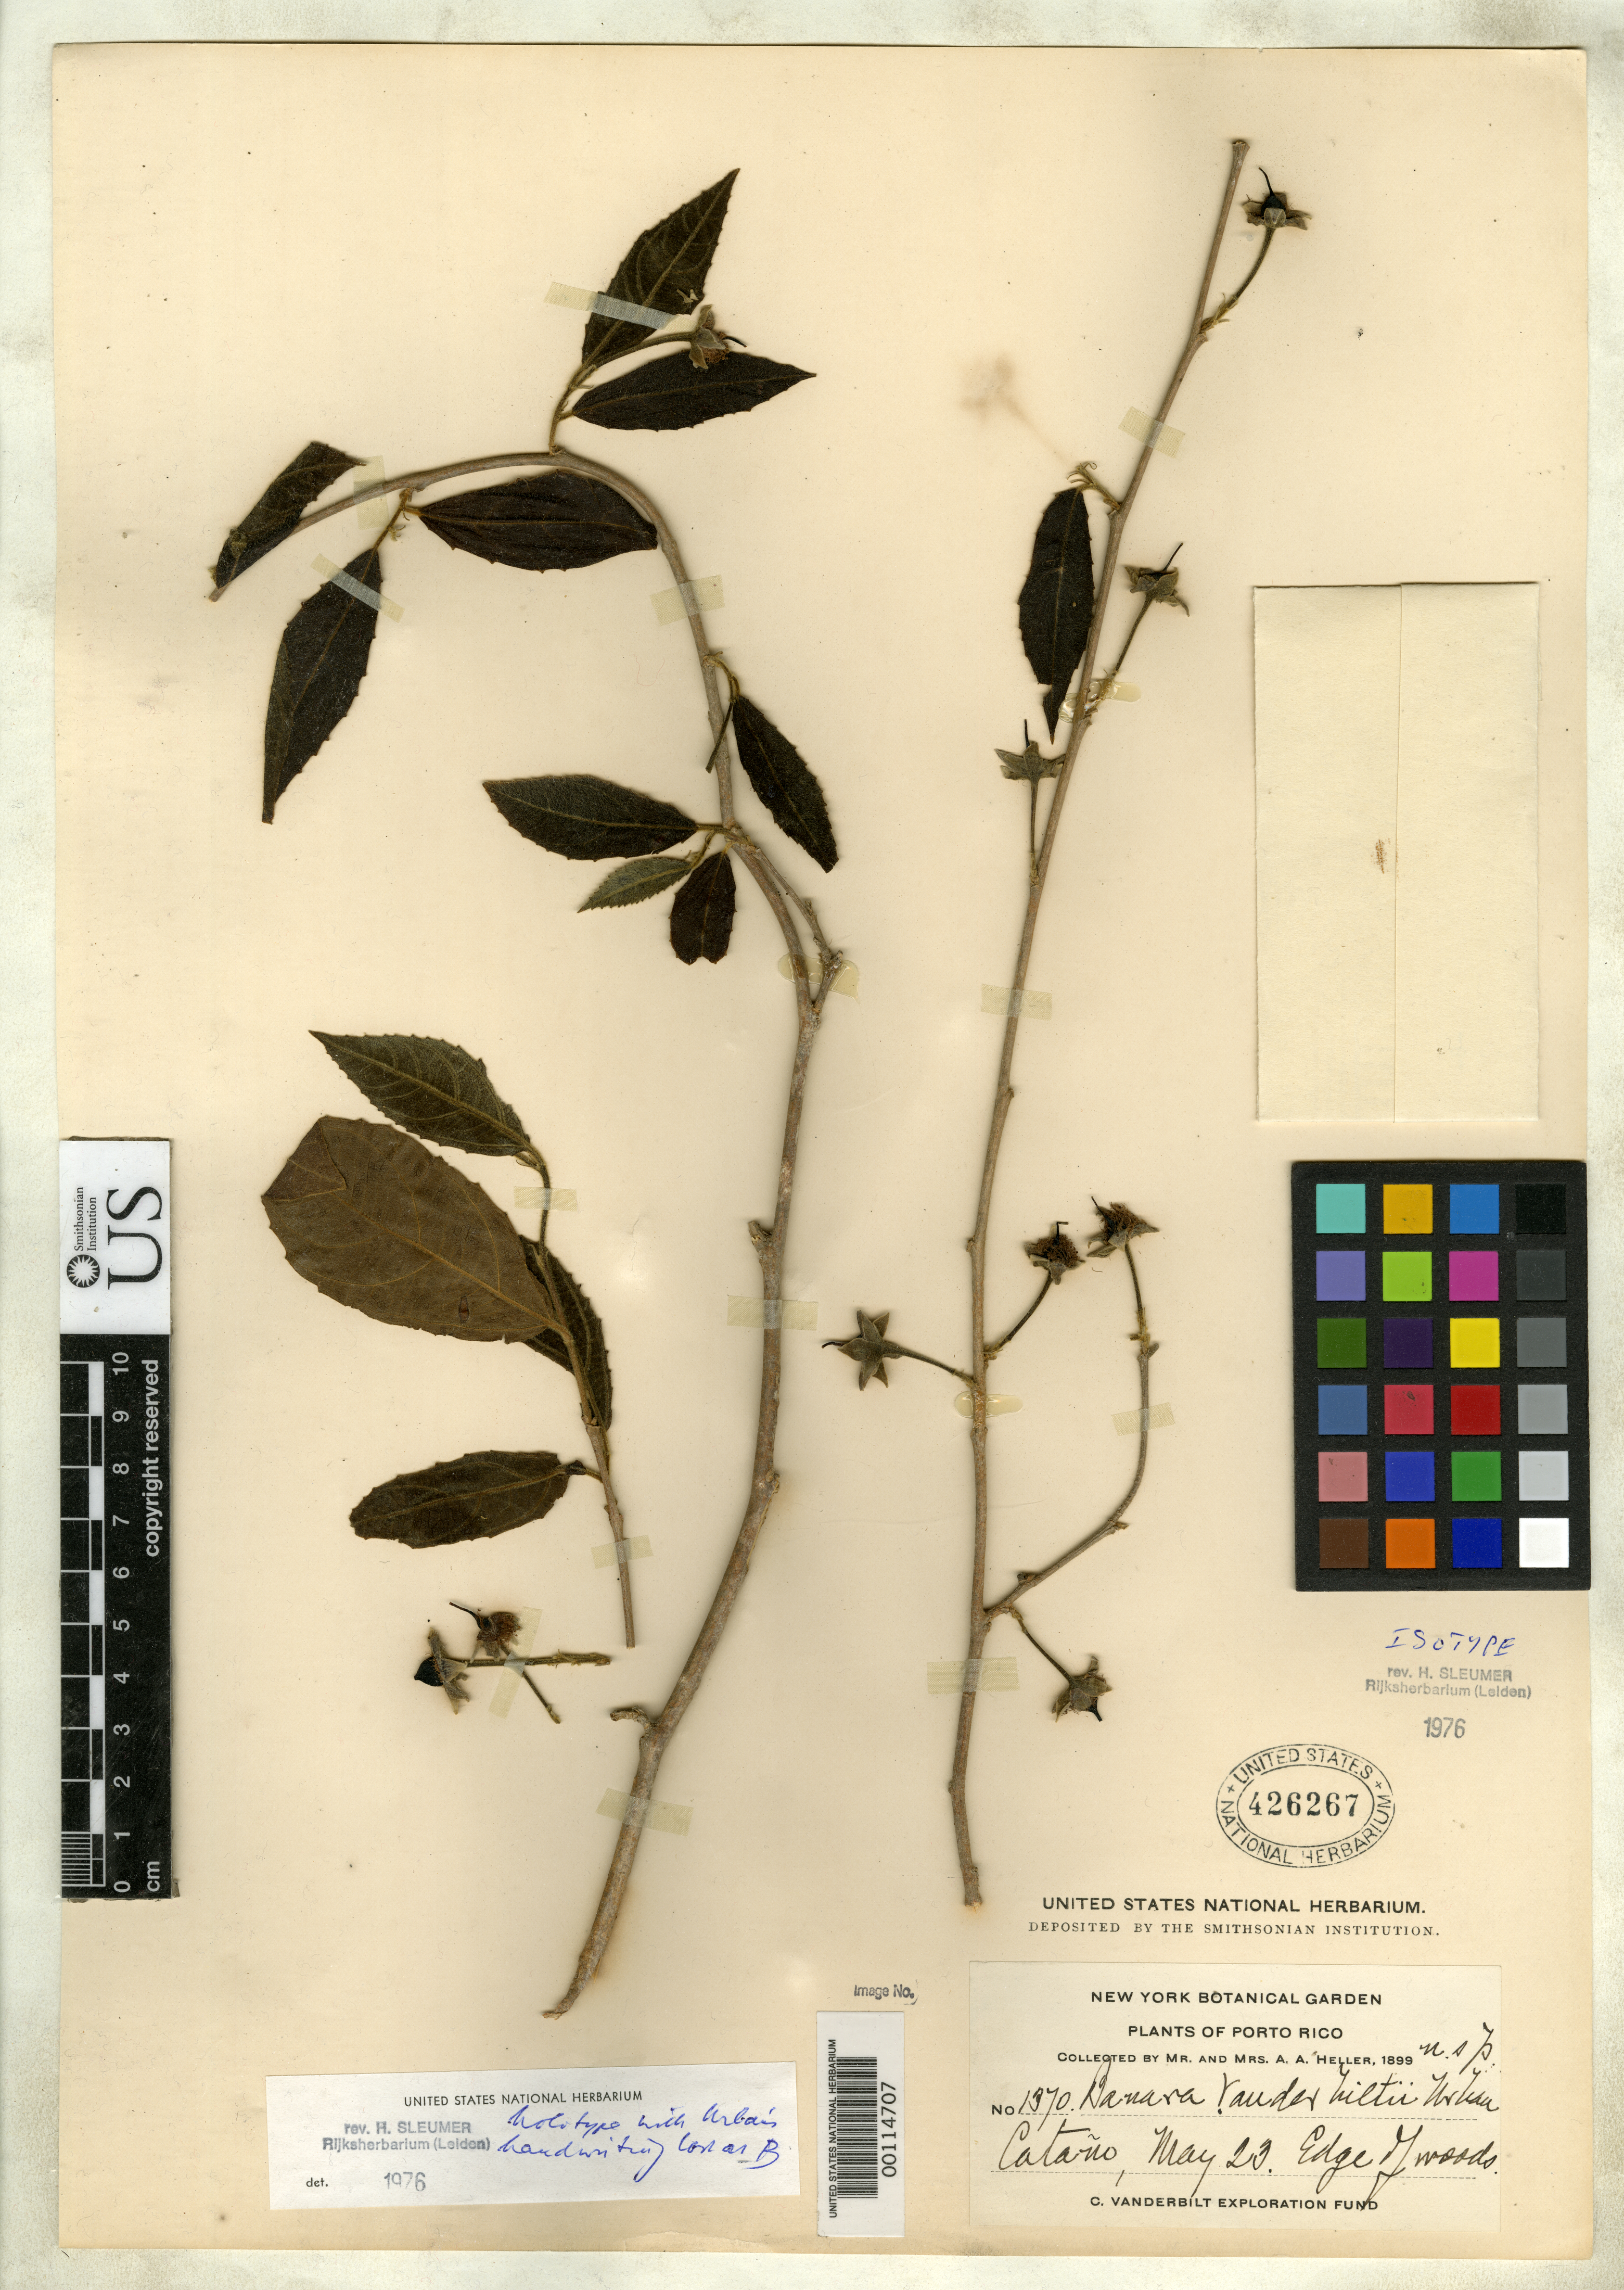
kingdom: Plantae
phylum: Tracheophyta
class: Magnoliopsida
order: Malpighiales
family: Salicaceae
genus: Banara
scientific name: Banara vanderbiltii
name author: Urb.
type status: Isotype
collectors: A. A. Heller & E. G. Heller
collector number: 1370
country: Puerto Rico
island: Greater Antilles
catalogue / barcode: US 426267